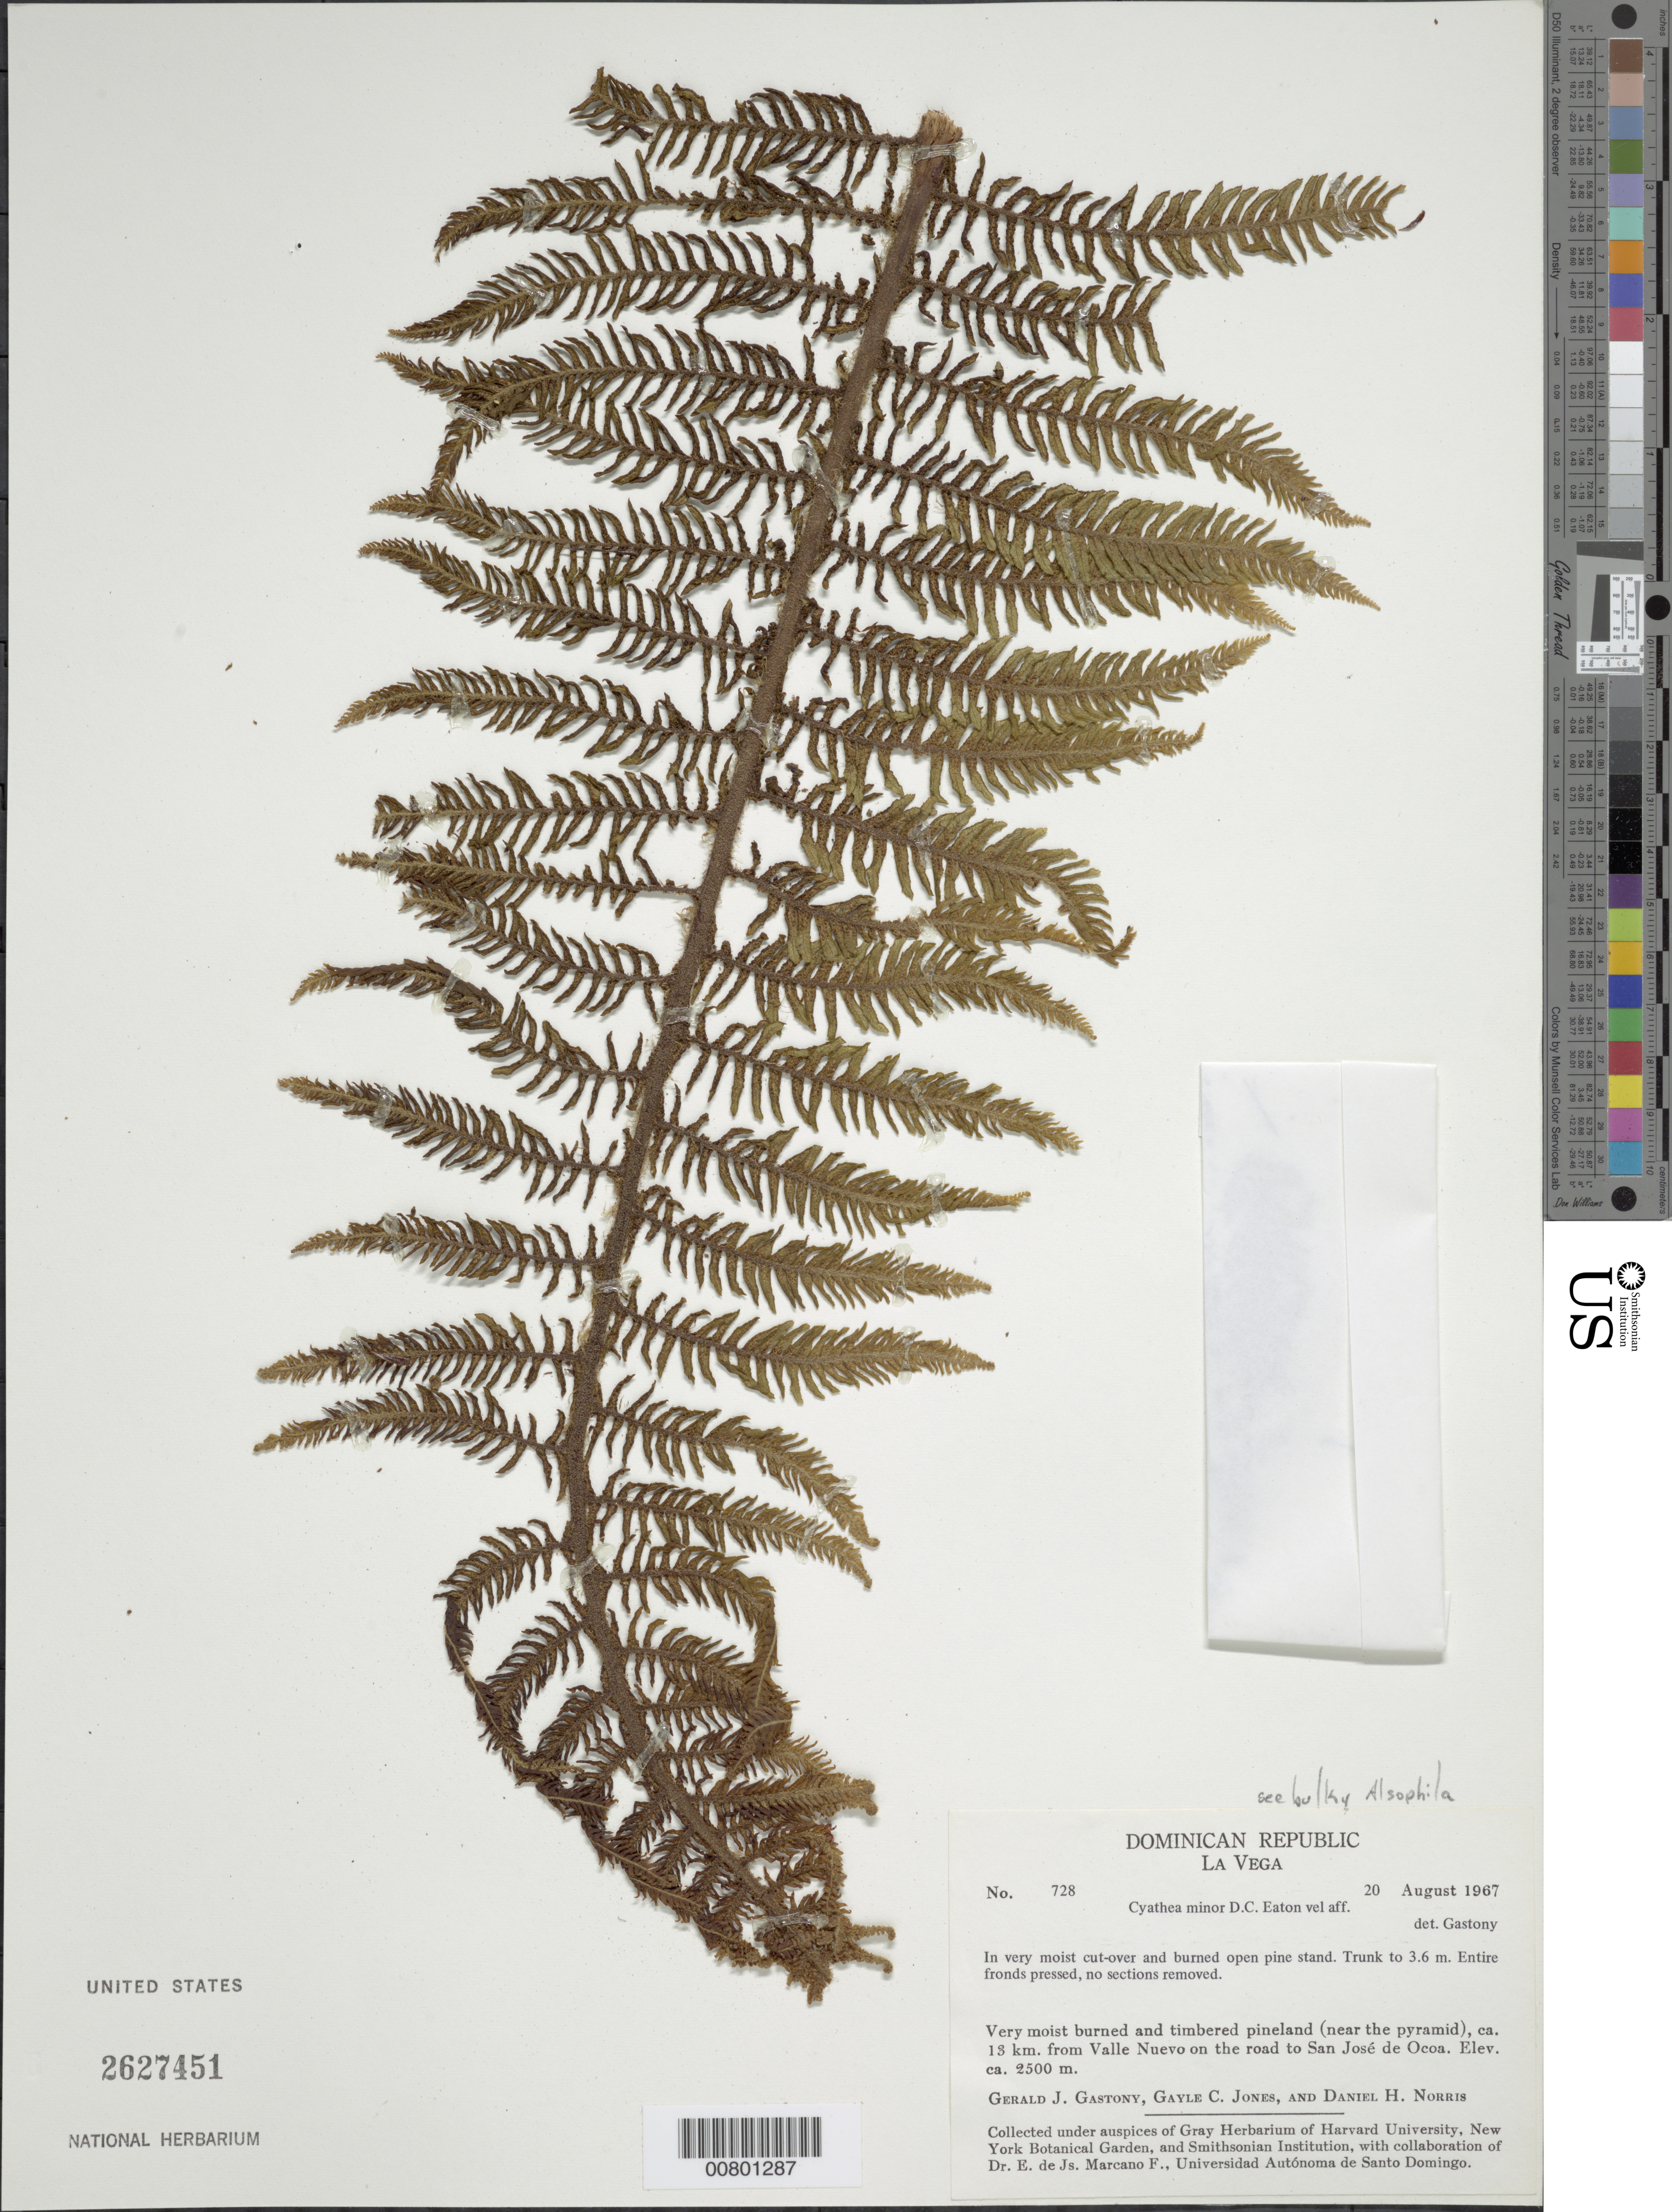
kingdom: Plantae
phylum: Tracheophyta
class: Polypodiopsida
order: Cyatheales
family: Cyatheaceae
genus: Alsophila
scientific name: Alsophila minor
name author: (D.C. Eaton) R.M. Tryon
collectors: G. Gastony, G. C. Jones & D. H. Norris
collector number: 728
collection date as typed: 20 Aug 1967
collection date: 1967-08-20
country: Dominican Republic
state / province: La Vega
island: Hispaniola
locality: Valle Nuevo, 13 km from, on road to San José de Ocoa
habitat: Very moist burned and timbered pineland (near pyramid); very moist cut-over and burned open pine stand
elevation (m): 2500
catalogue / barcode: US 2627451